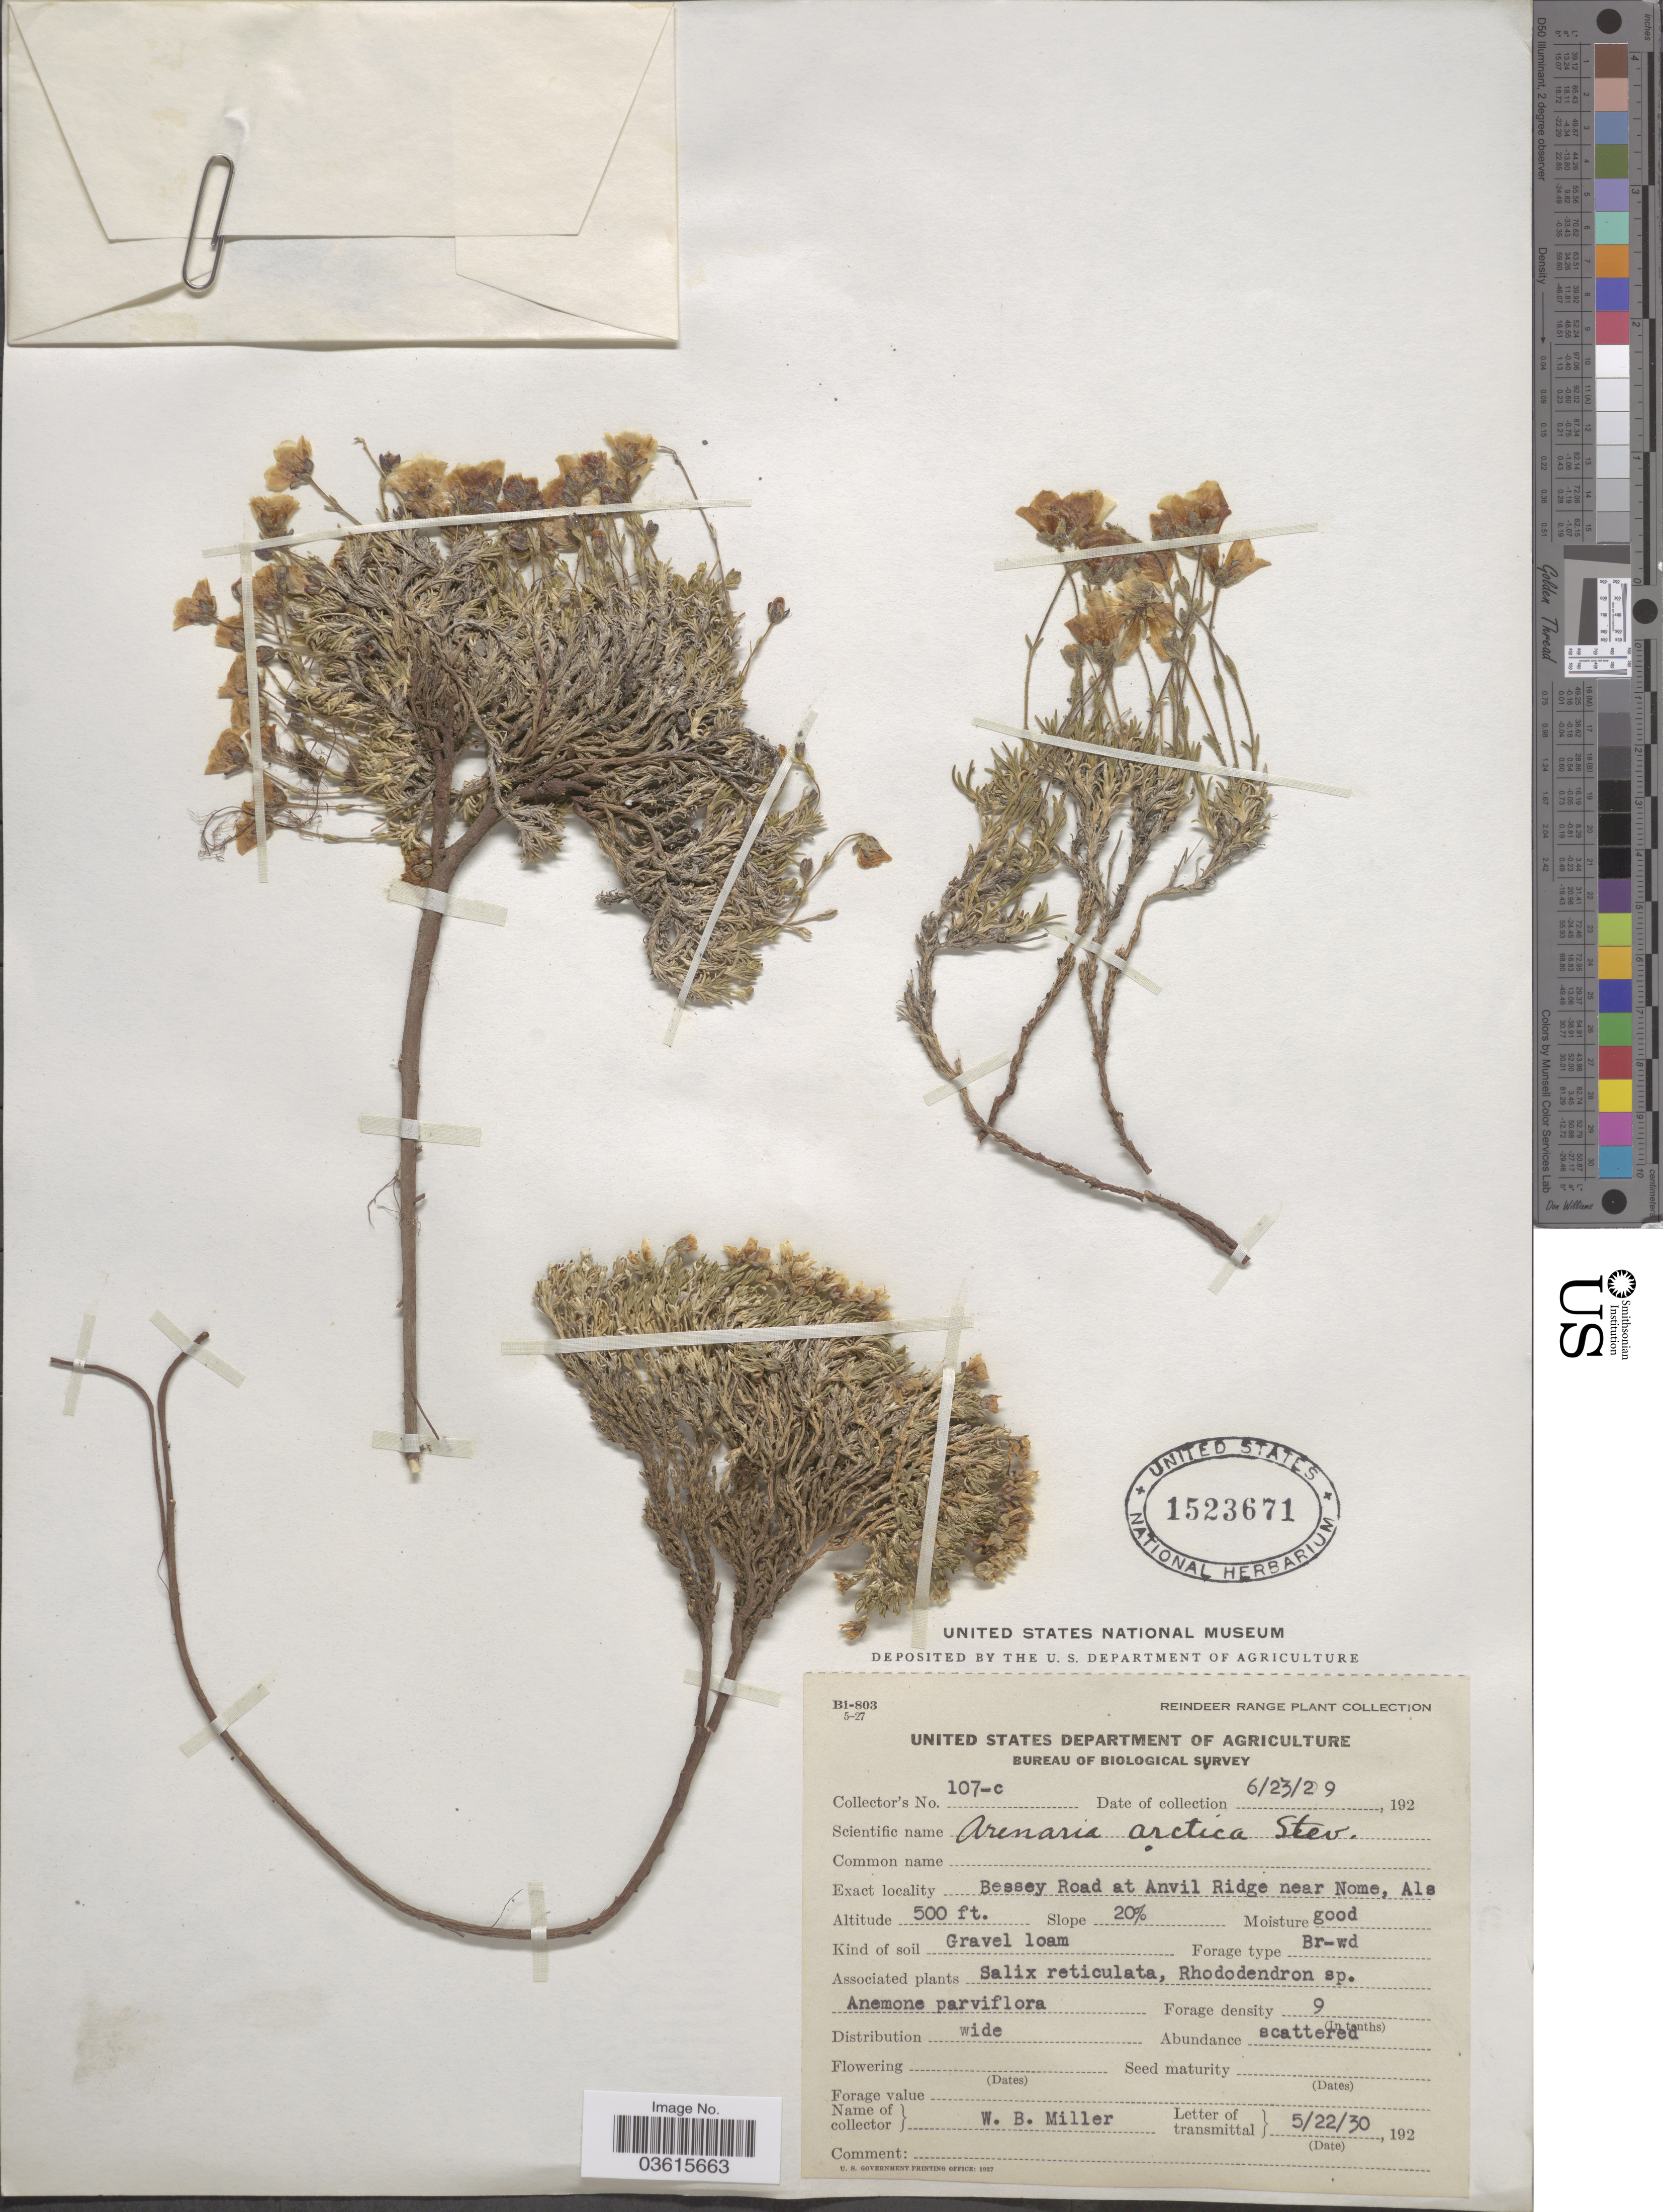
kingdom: Plantae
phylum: Tracheophyta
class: Magnoliopsida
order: Caryophyllales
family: Caryophyllaceae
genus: Cherleria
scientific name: Cherleria arctica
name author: (Steven ex Ser.) A.J. Moore & Dillenb.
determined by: Strong, M. T., (US), Smithsonian Institution - National Museum of Natural History (UNITED STATES)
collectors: W. Miller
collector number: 107-c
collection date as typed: Transcribed d/m/y: 23/6/29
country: United States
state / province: Alaska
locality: Reindeer Range. Bessey Road at Anvil Ridge near Nome.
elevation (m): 152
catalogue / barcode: US 1523671